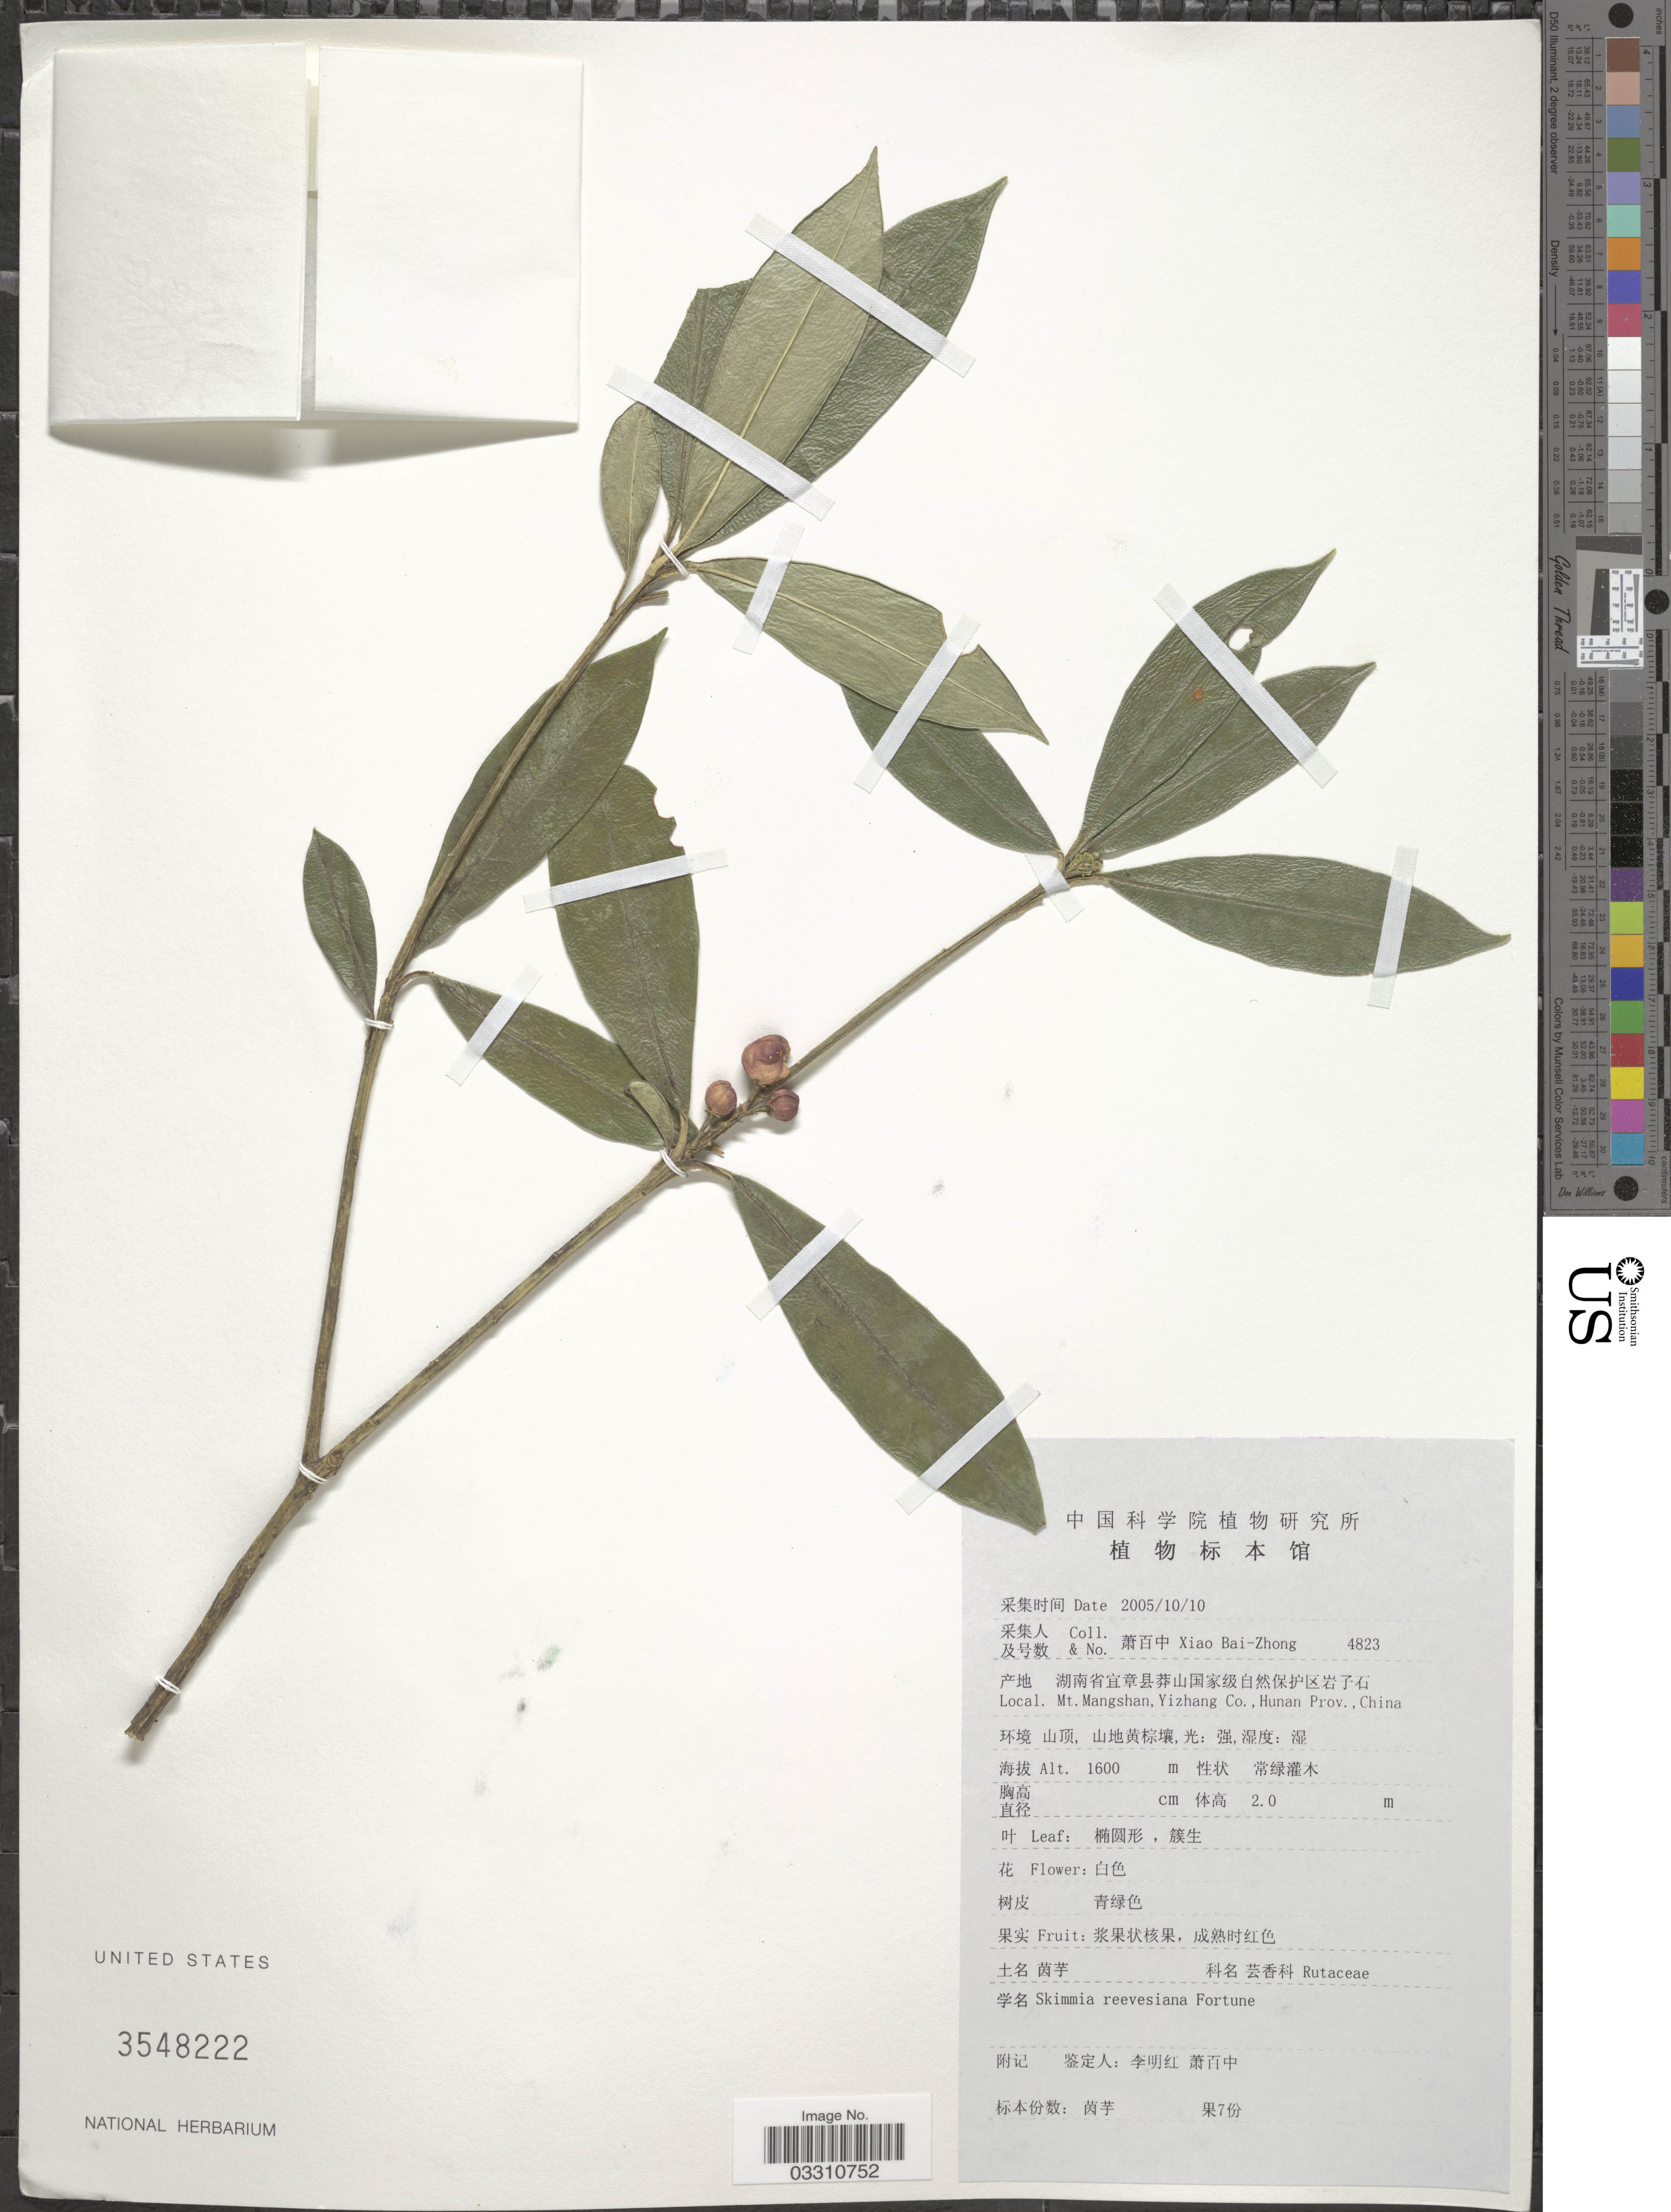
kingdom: Plantae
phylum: Tracheophyta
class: Magnoliopsida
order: Sapindales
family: Rutaceae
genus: Skimmia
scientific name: Skimmia reevesiana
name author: (Fortune) Fortune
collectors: B. Z. Xiao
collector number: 4823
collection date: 2005-10-10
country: China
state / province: Hunan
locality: Mt. Mangshan, Yizhang Co.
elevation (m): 1600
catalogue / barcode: US 3548222